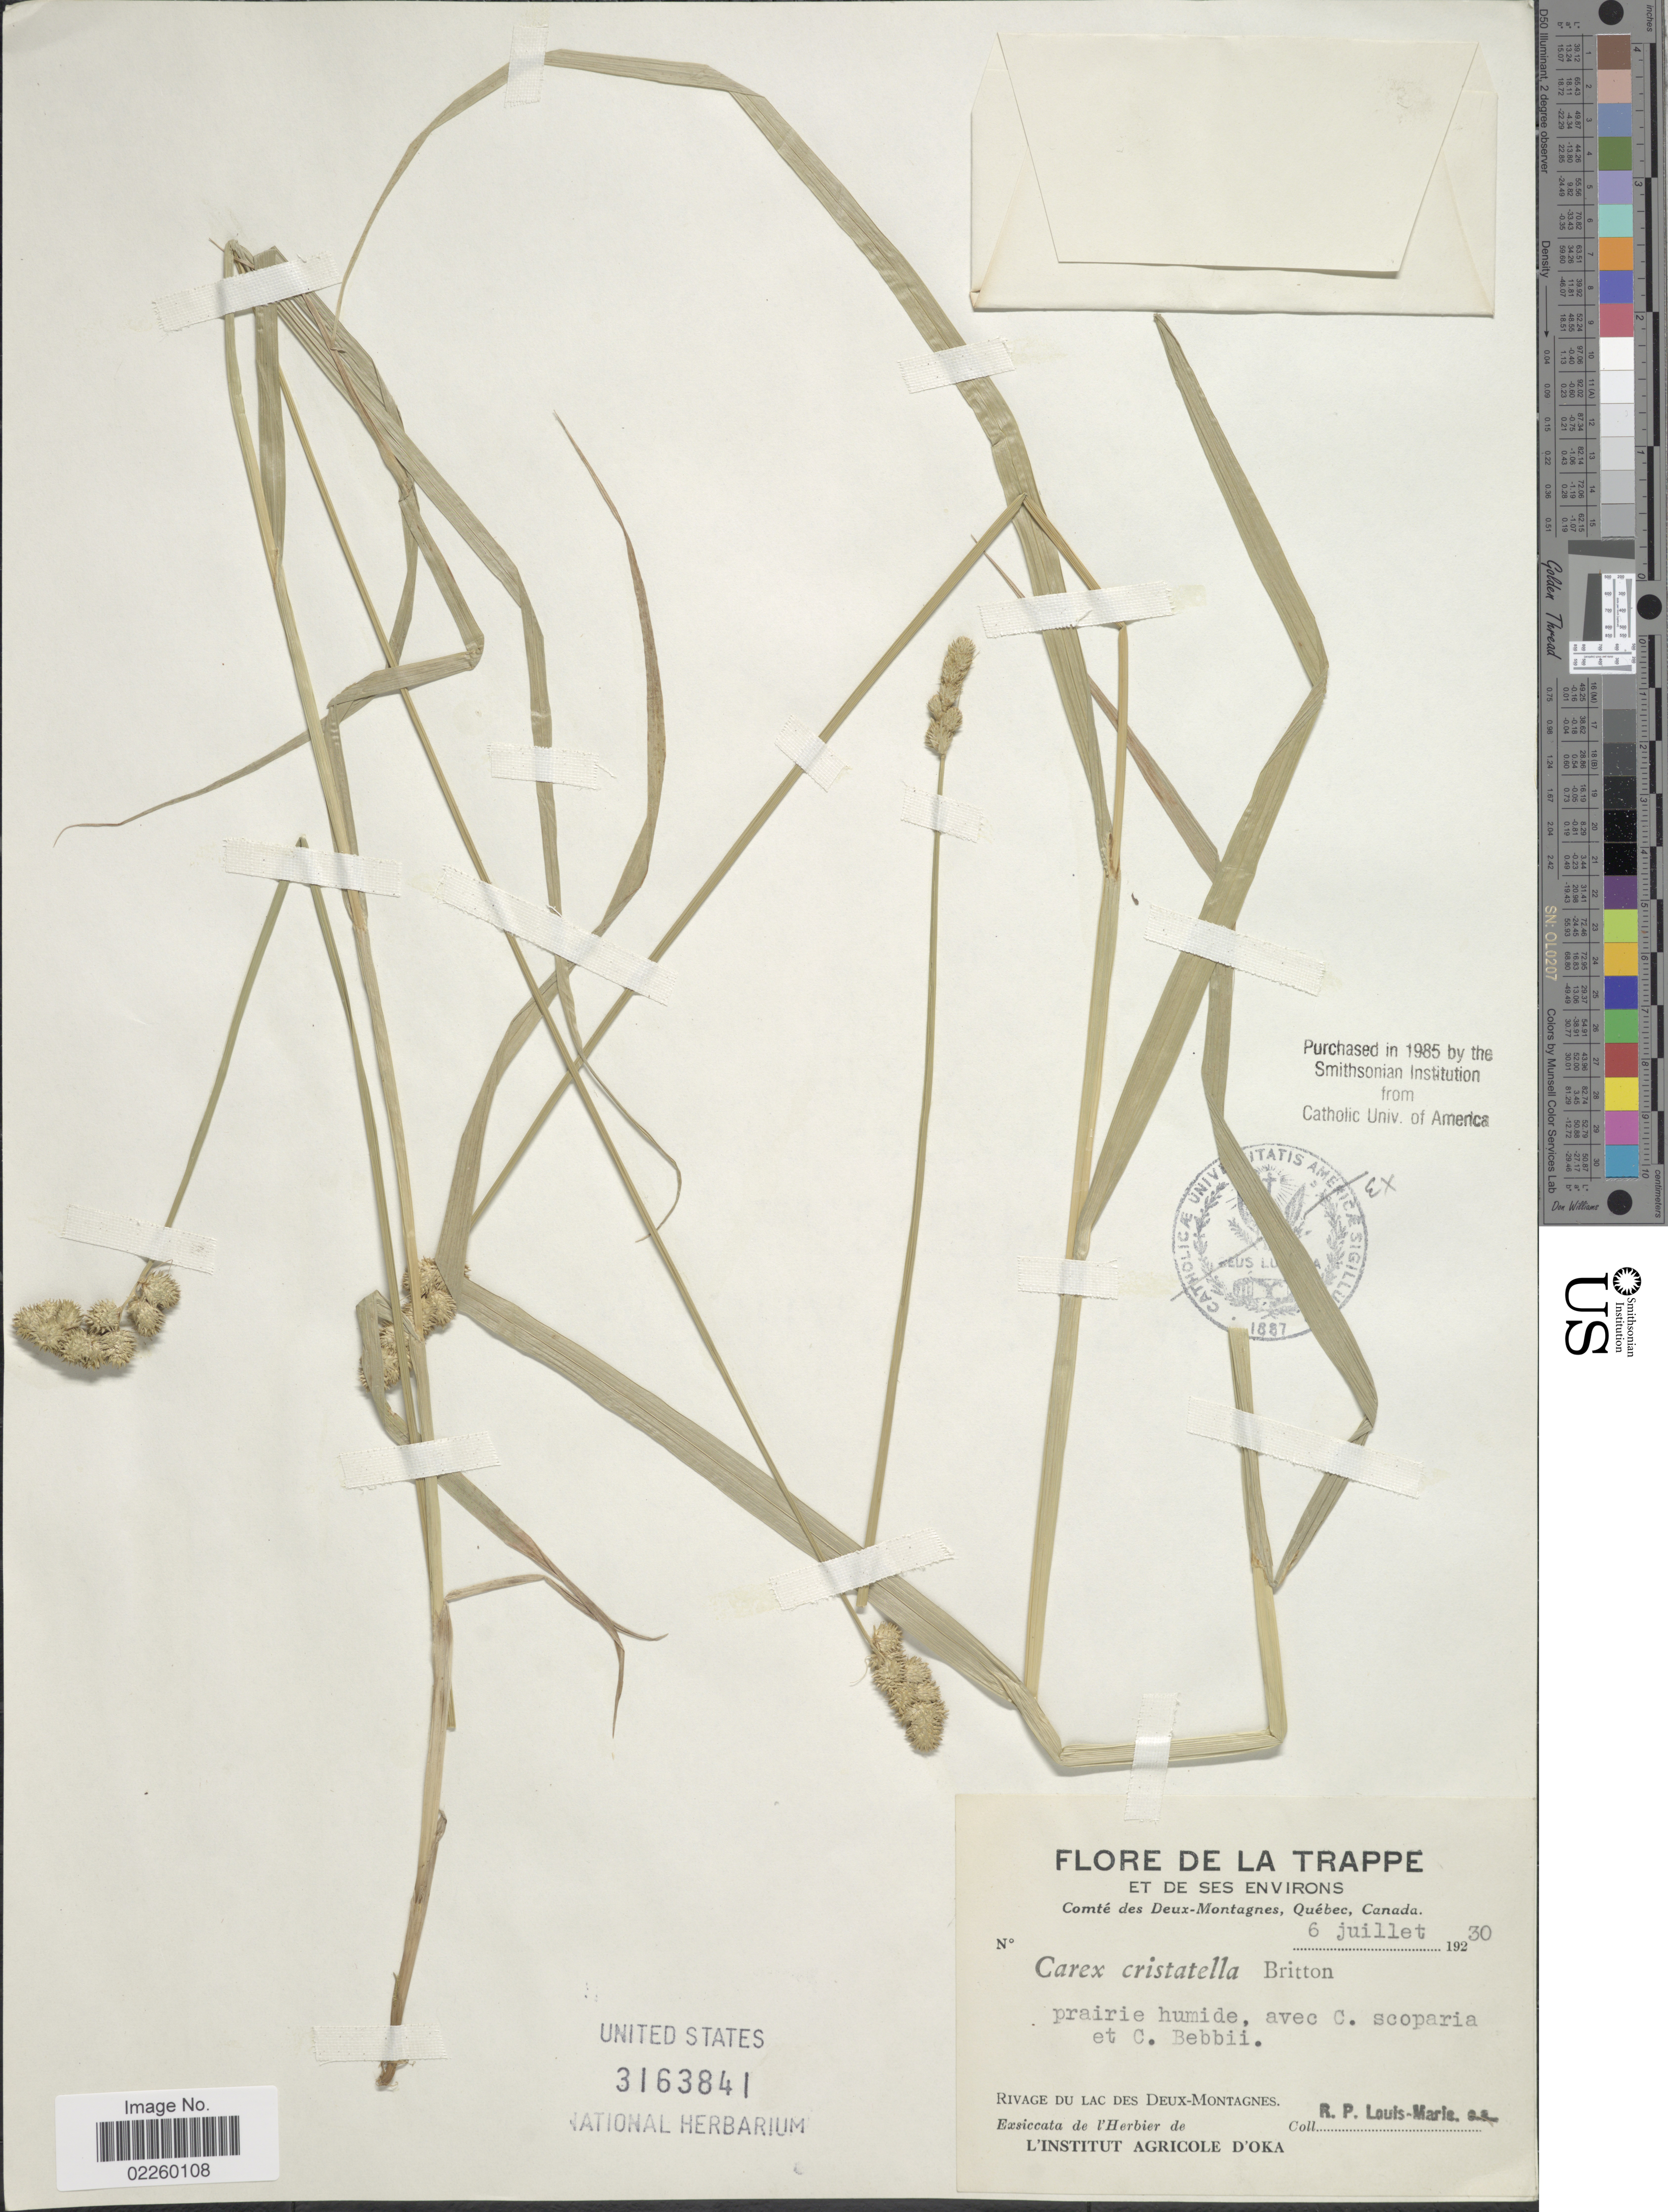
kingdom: Plantae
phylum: Tracheophyta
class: Liliopsida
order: Poales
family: Cyperaceae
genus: Carex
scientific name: Carex cristatella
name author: Britton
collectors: R. Louis-Marie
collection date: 1930-07-06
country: Canada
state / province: Quebec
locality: La Trappe et de ses environs. Comté des Deux-Montagnes, Rivage du Lac des Deux-Montagnes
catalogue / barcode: US 3163841